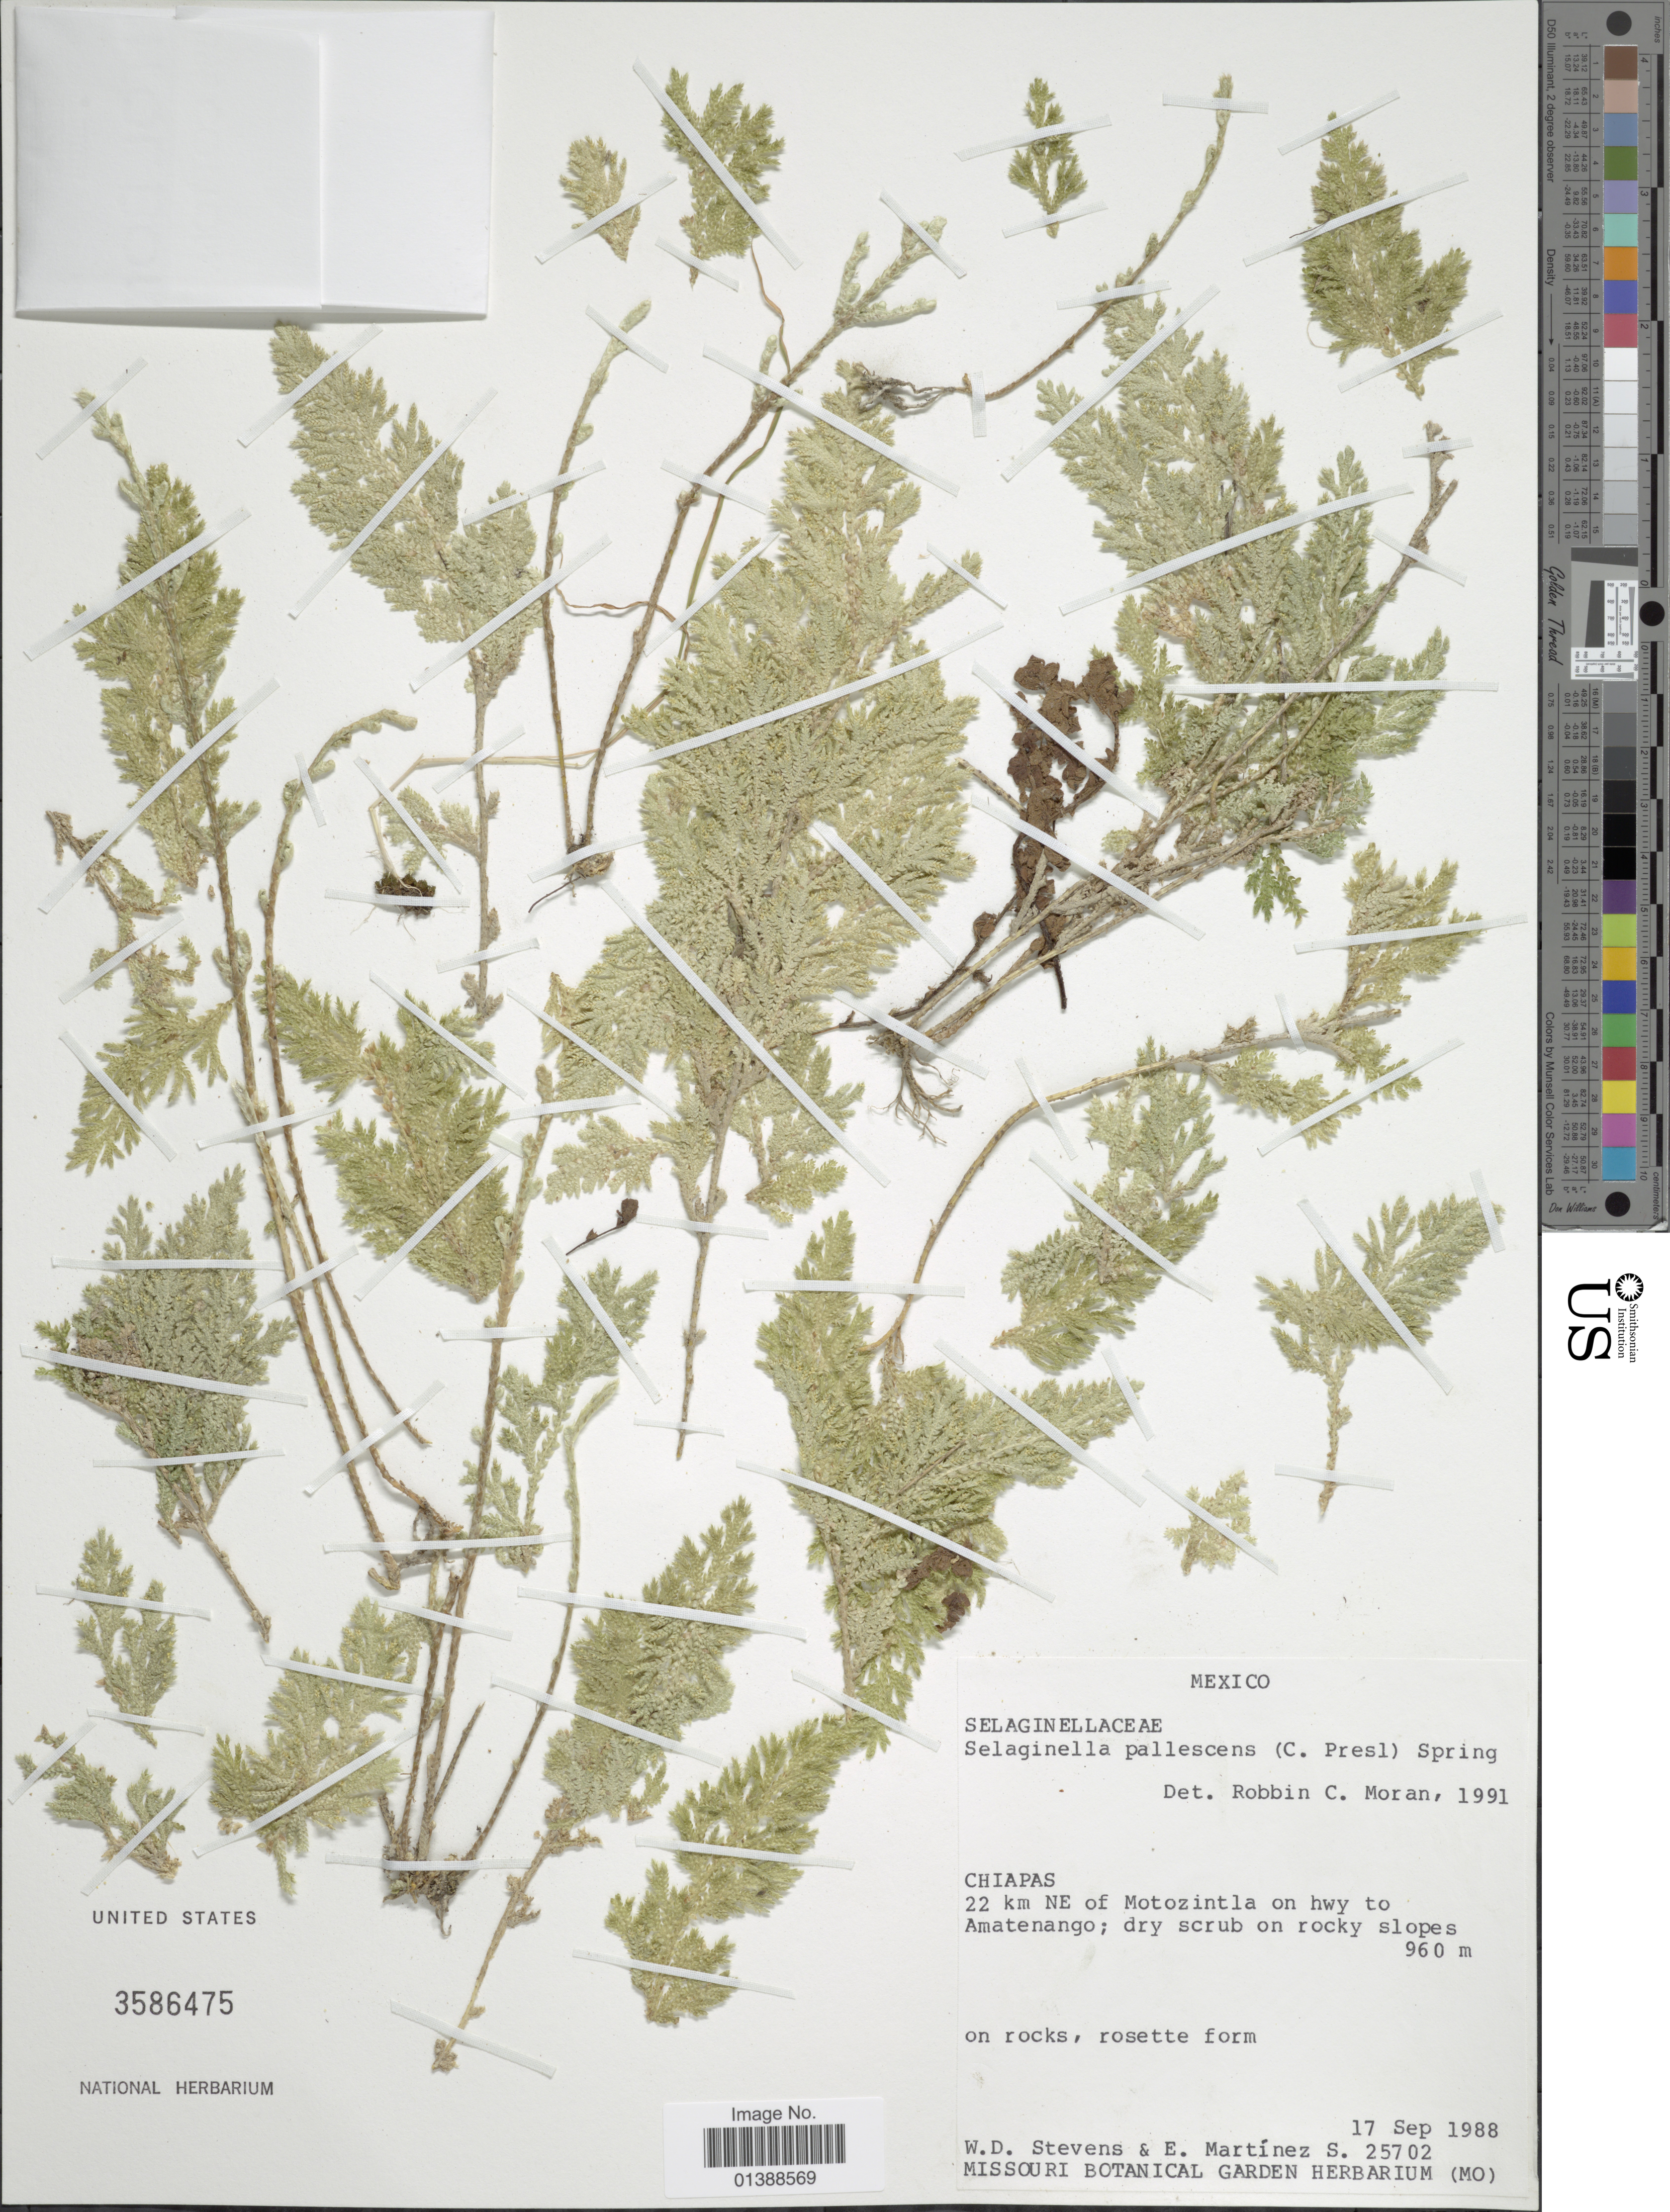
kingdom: Plantae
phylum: Tracheophyta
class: Lycopodiopsida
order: Selaginellales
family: Selaginellaceae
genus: Selaginella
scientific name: Selaginella pallescens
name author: (C. Presl) Spring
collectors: W. D. Stevens & E. M. Martínez S.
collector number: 25702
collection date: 1988-09-17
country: Mexico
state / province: Chiapas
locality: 22 km NE of Motozintla on hwy to Amatenango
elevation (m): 960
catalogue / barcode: US 3586475